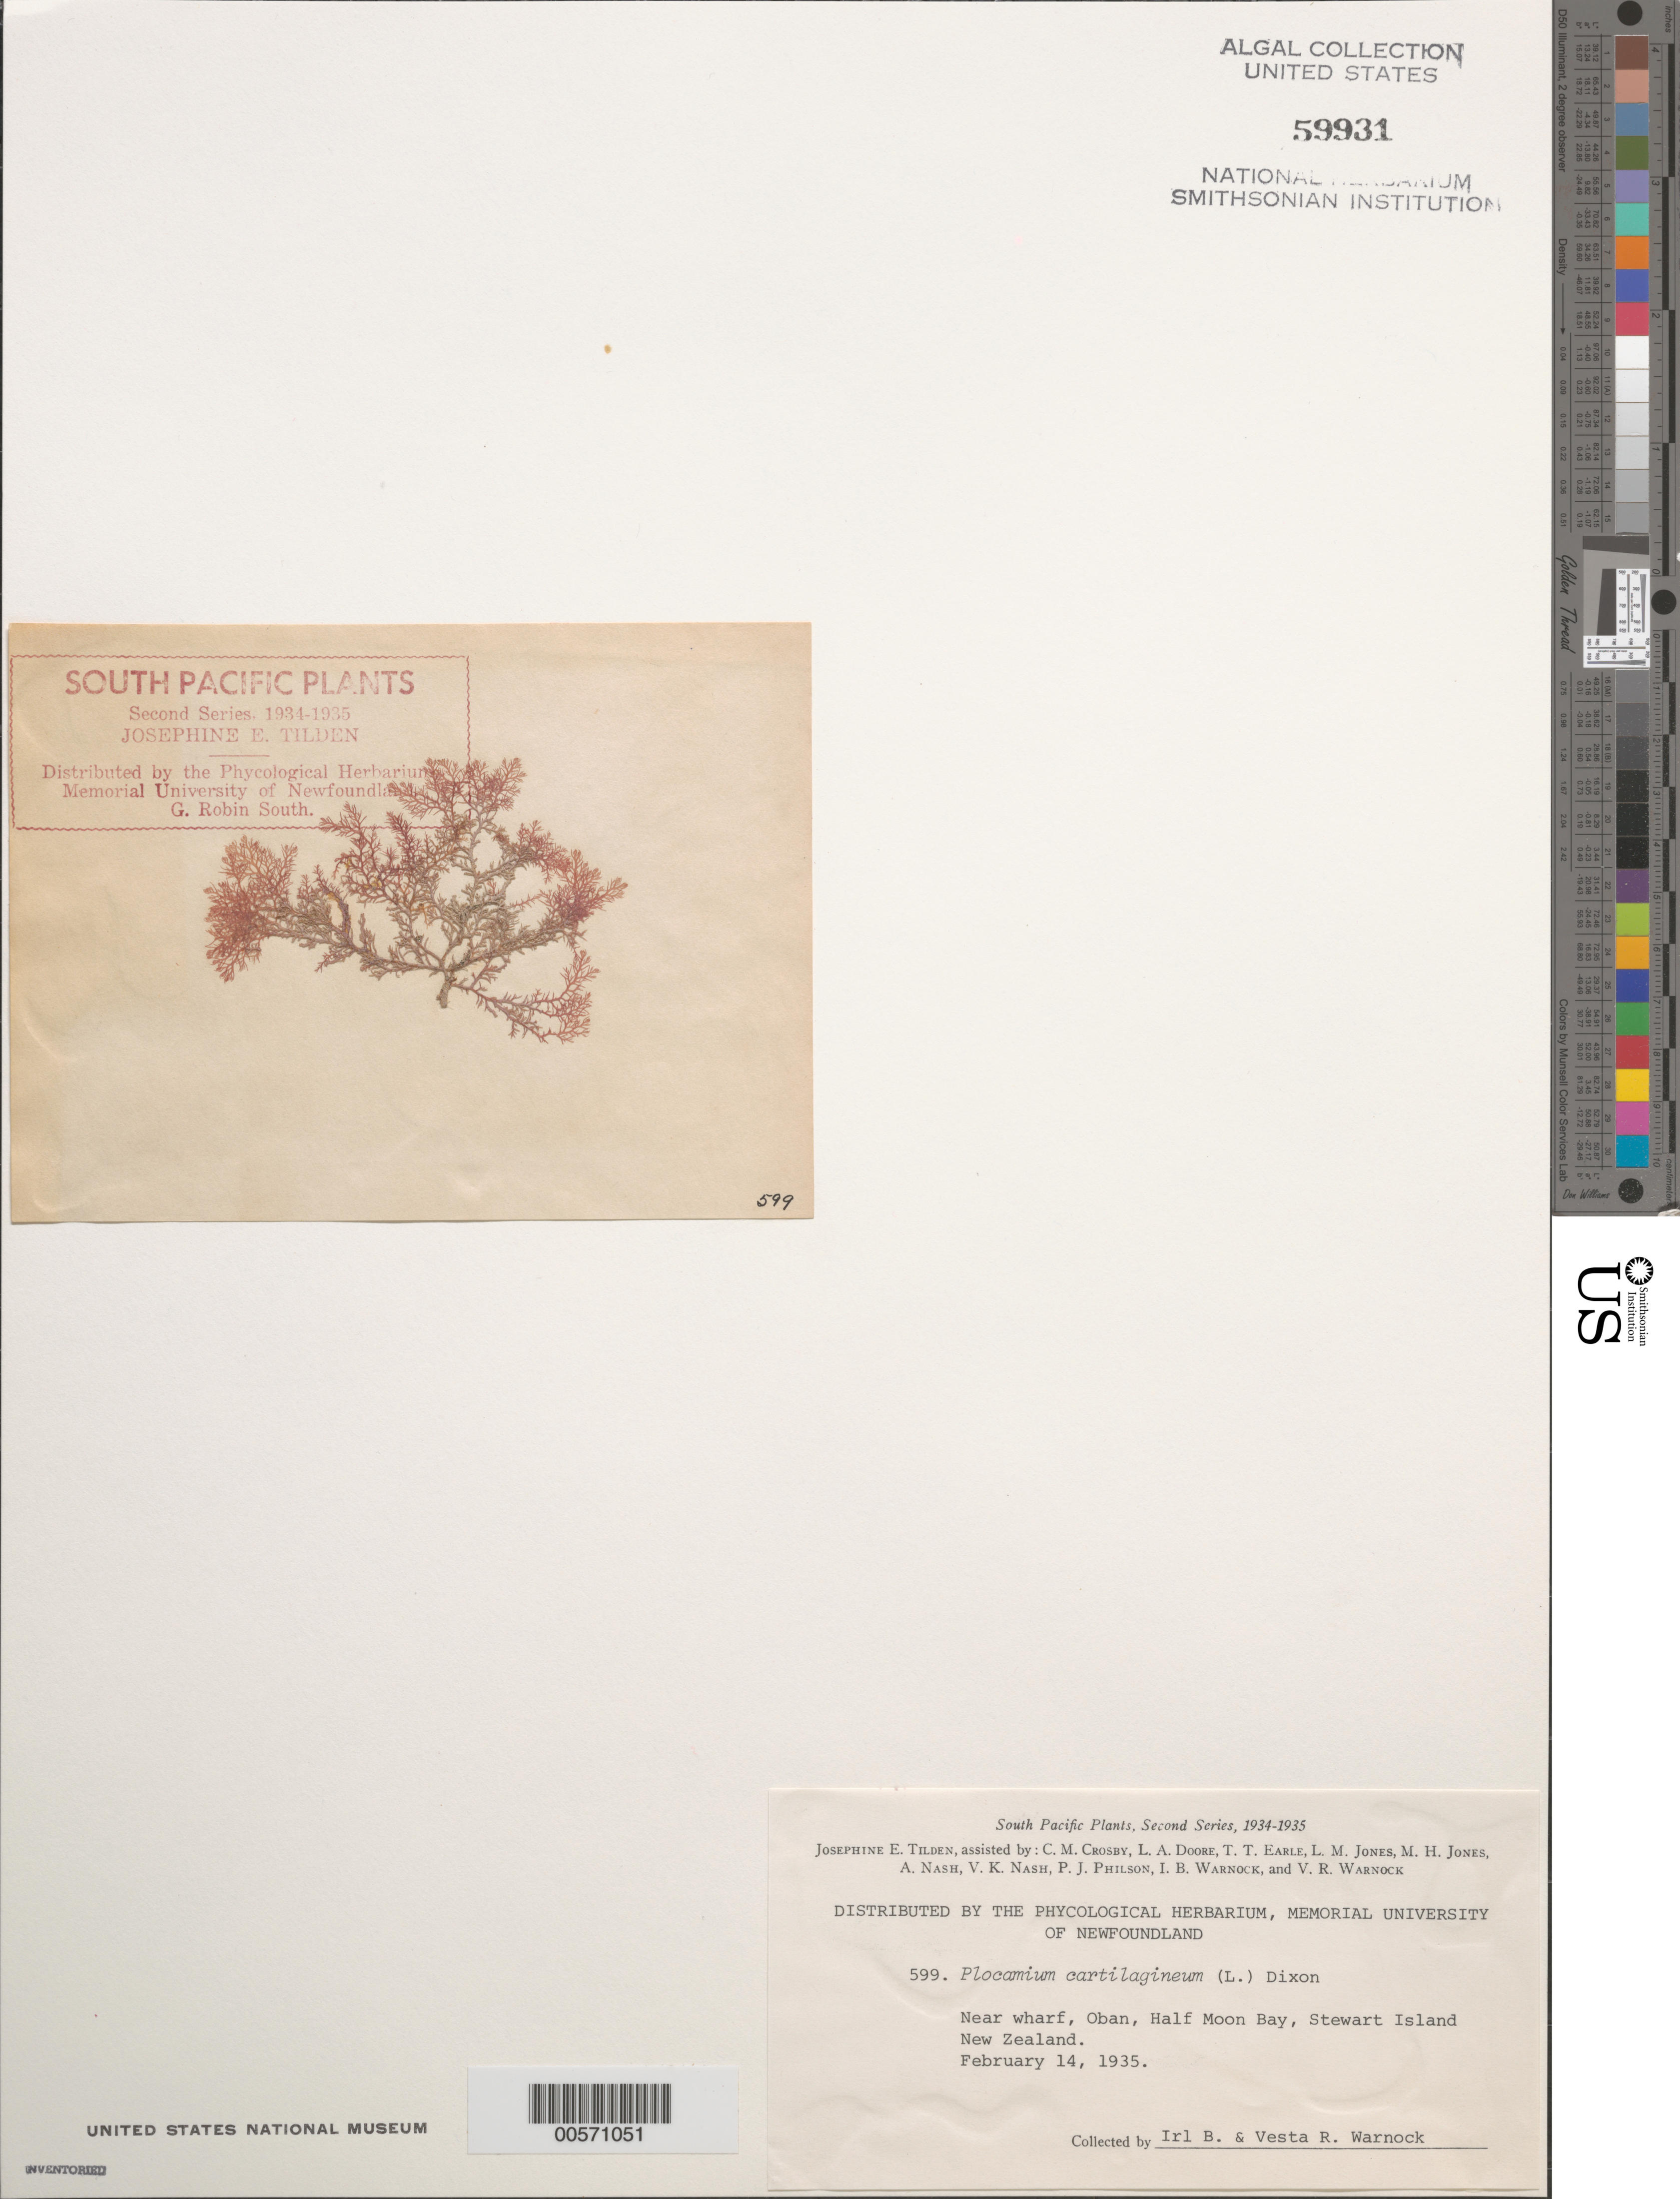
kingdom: Plantae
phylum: Rhodophyta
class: Florideophyceae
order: Plocamiales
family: Plocamiaceae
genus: Plocamium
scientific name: Plocamium cartilagineum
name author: (L.) P.S. Dixon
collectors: I. Warnock & V. Warnock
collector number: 599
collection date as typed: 14 Feb 1935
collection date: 1935-02-14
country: New Zealand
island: Stewart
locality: Oban, half moon bay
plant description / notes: Tilden, South Pacific Plants, Second Series, 1934-1935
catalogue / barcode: US 59931